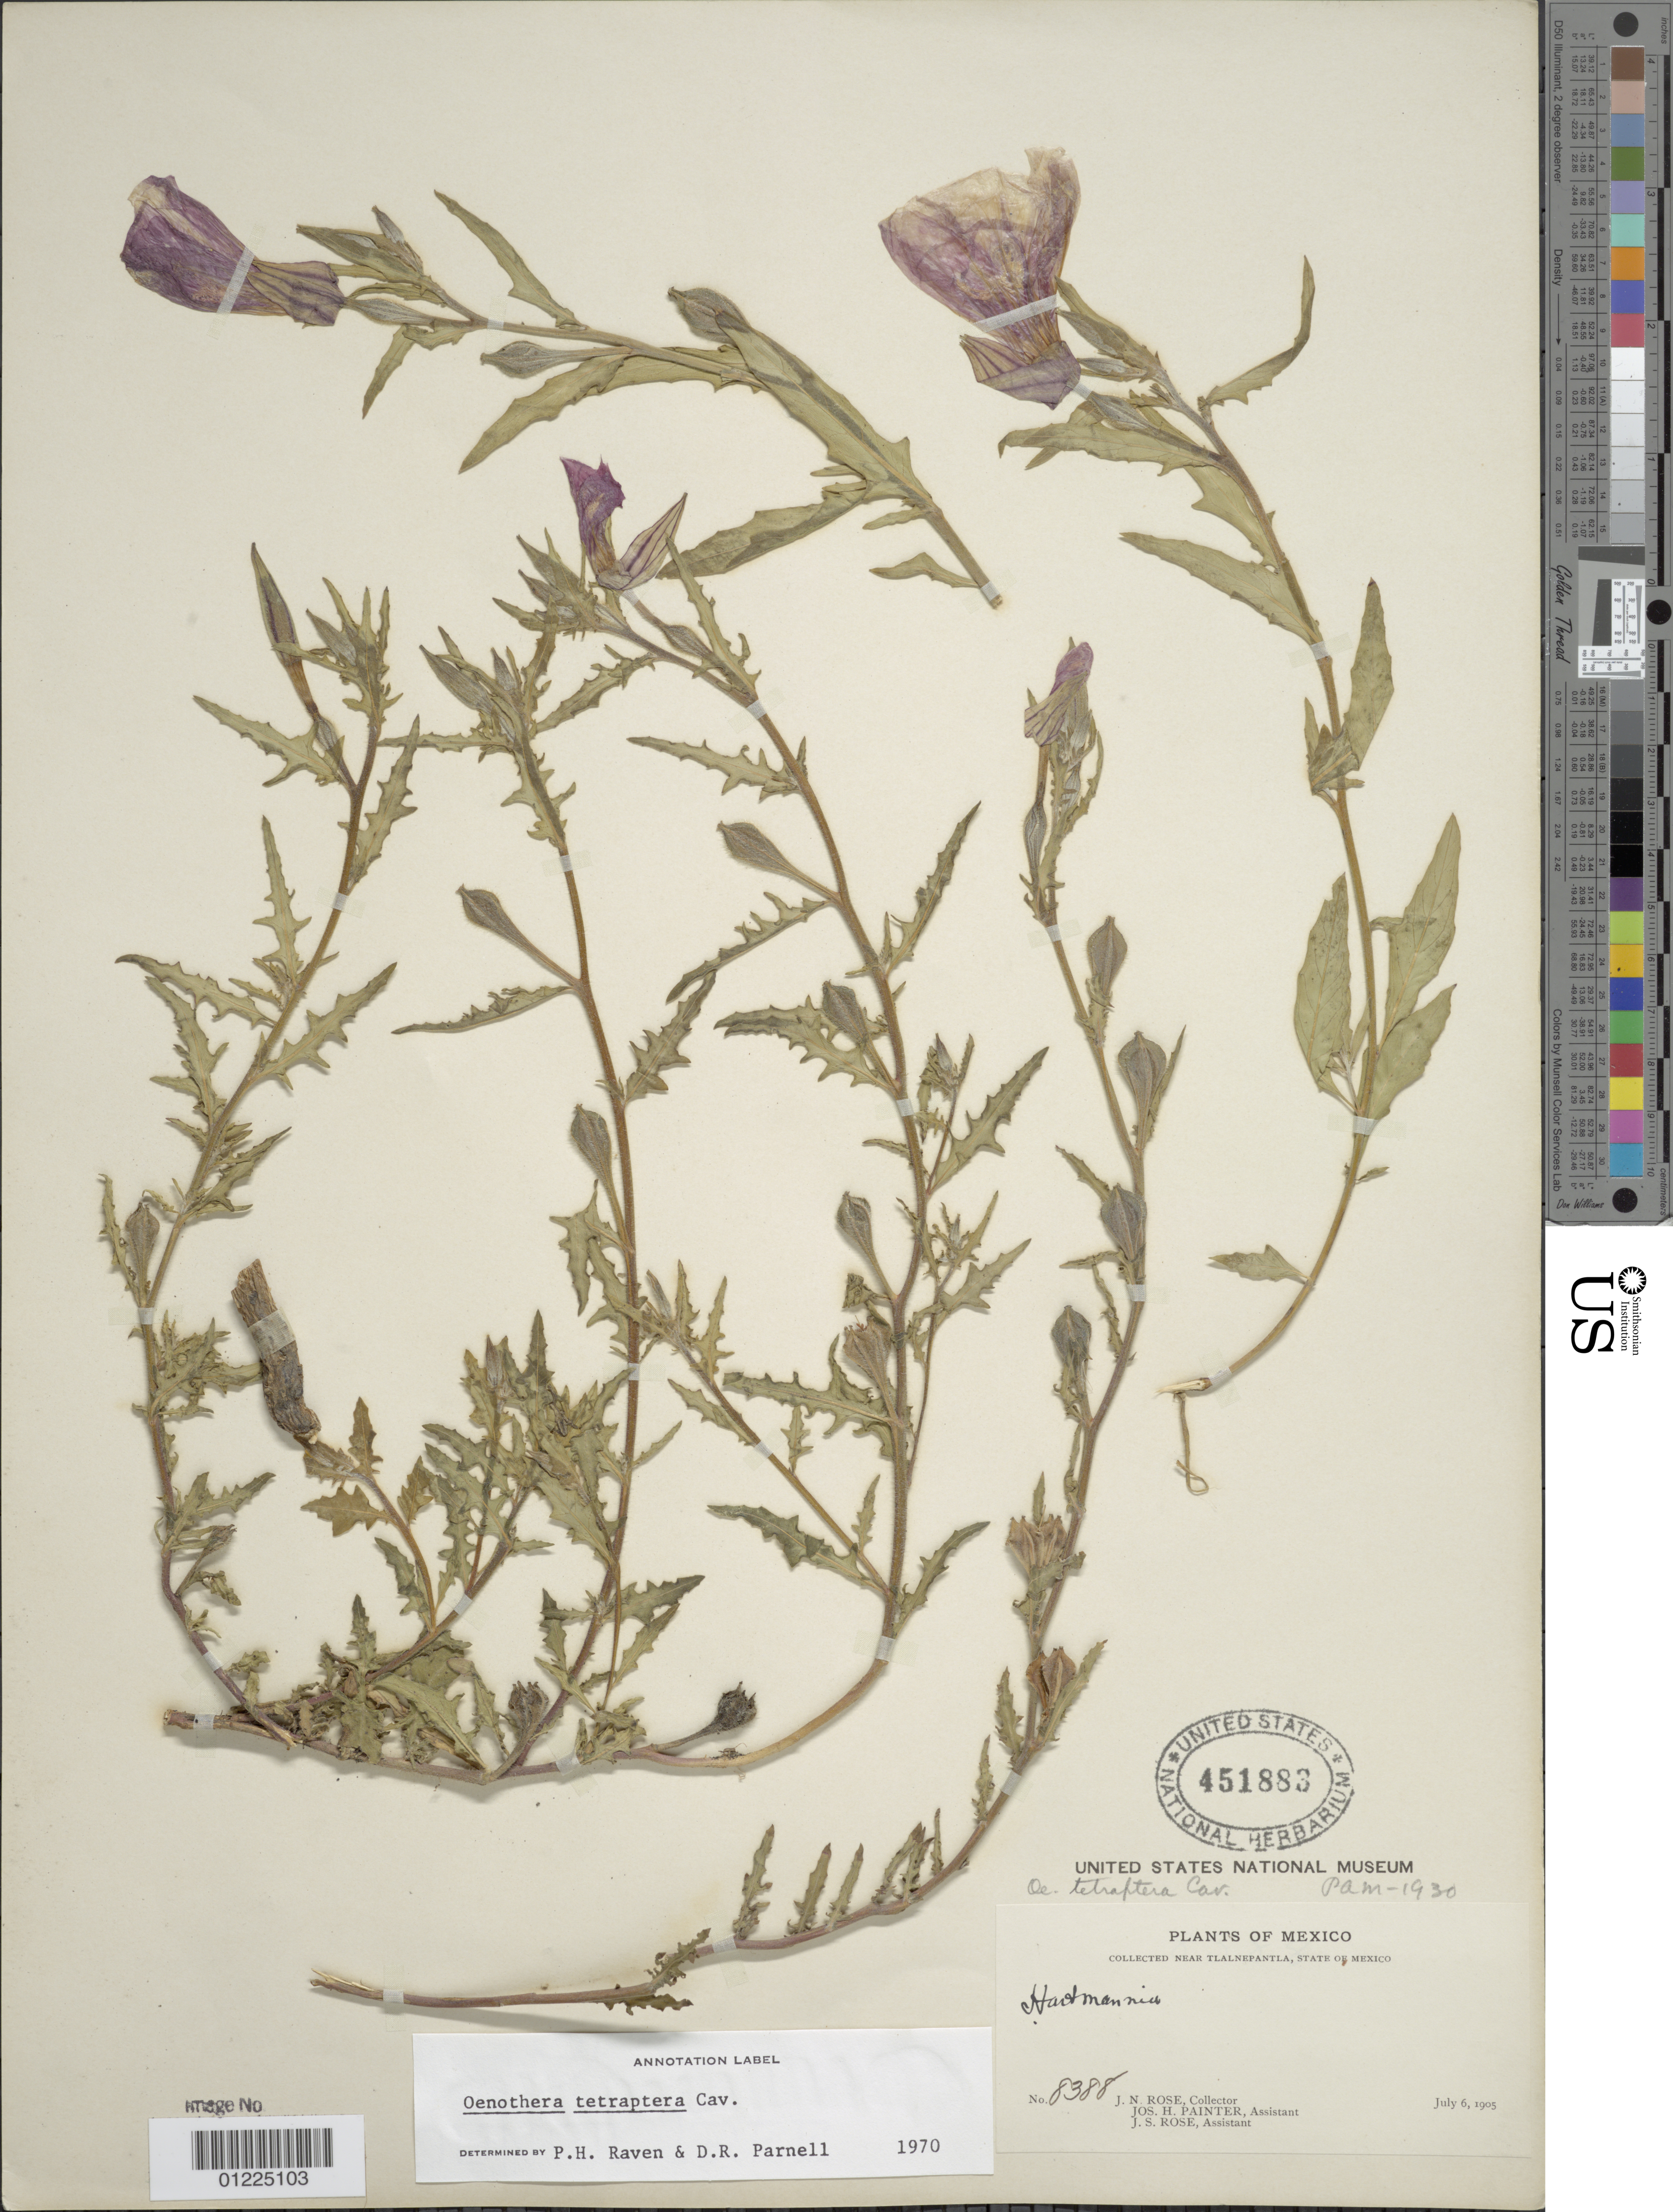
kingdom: Plantae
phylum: Tracheophyta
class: Magnoliopsida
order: Myrtales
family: Onagraceae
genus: Oenothera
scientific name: Oenothera tetraptera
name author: Cav.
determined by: Raven, P. H.; Parnell, D. R.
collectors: J. N. Rose, J. H. Painter & J. S. Rose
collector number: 8388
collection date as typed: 06 Jul 1905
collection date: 1905-07-06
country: Mexico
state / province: México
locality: Near Tlalnepantla.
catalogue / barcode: US 451883